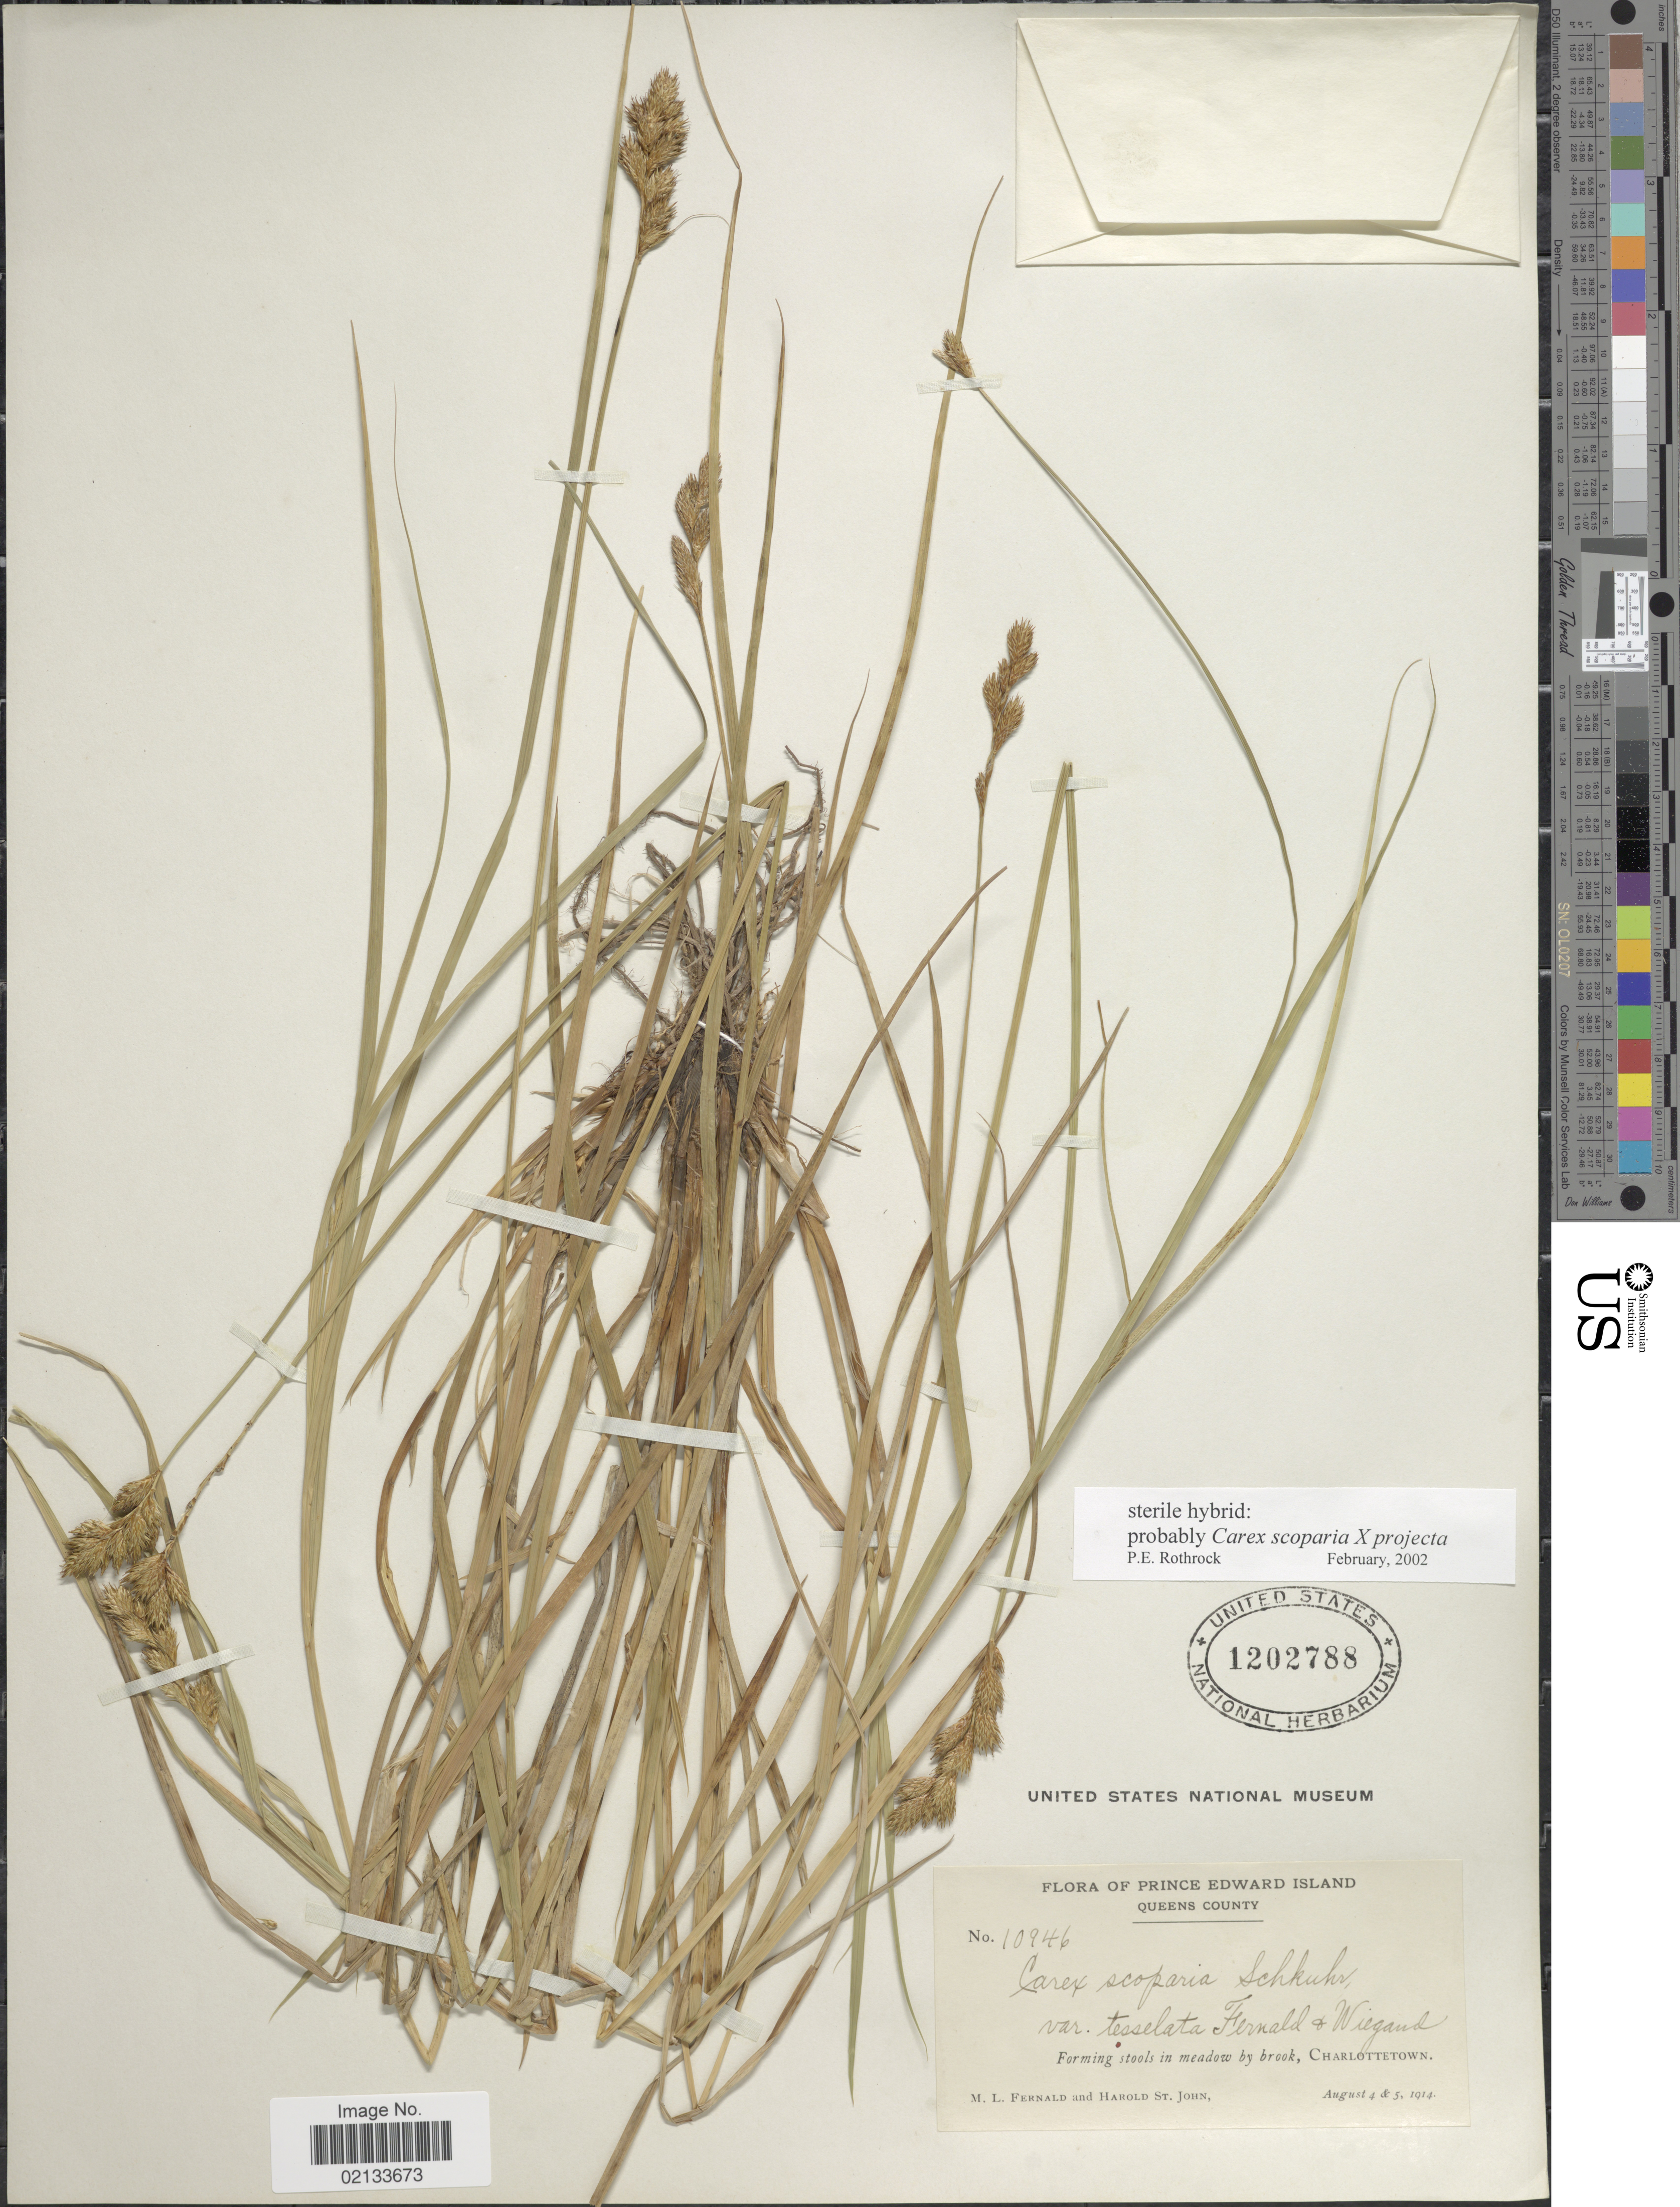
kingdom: Plantae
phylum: Tracheophyta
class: Liliopsida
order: Poales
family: Cyperaceae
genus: Carex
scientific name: Carex scoparia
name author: Schkuhr ex Willd.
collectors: M. L. Fernald & H. St. John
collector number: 10946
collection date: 1914-08-04/1914-08-05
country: Canada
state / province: Prince Edward Island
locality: Queens County, Forming stools in meadow by brook, Charlottetown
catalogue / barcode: US 1202788